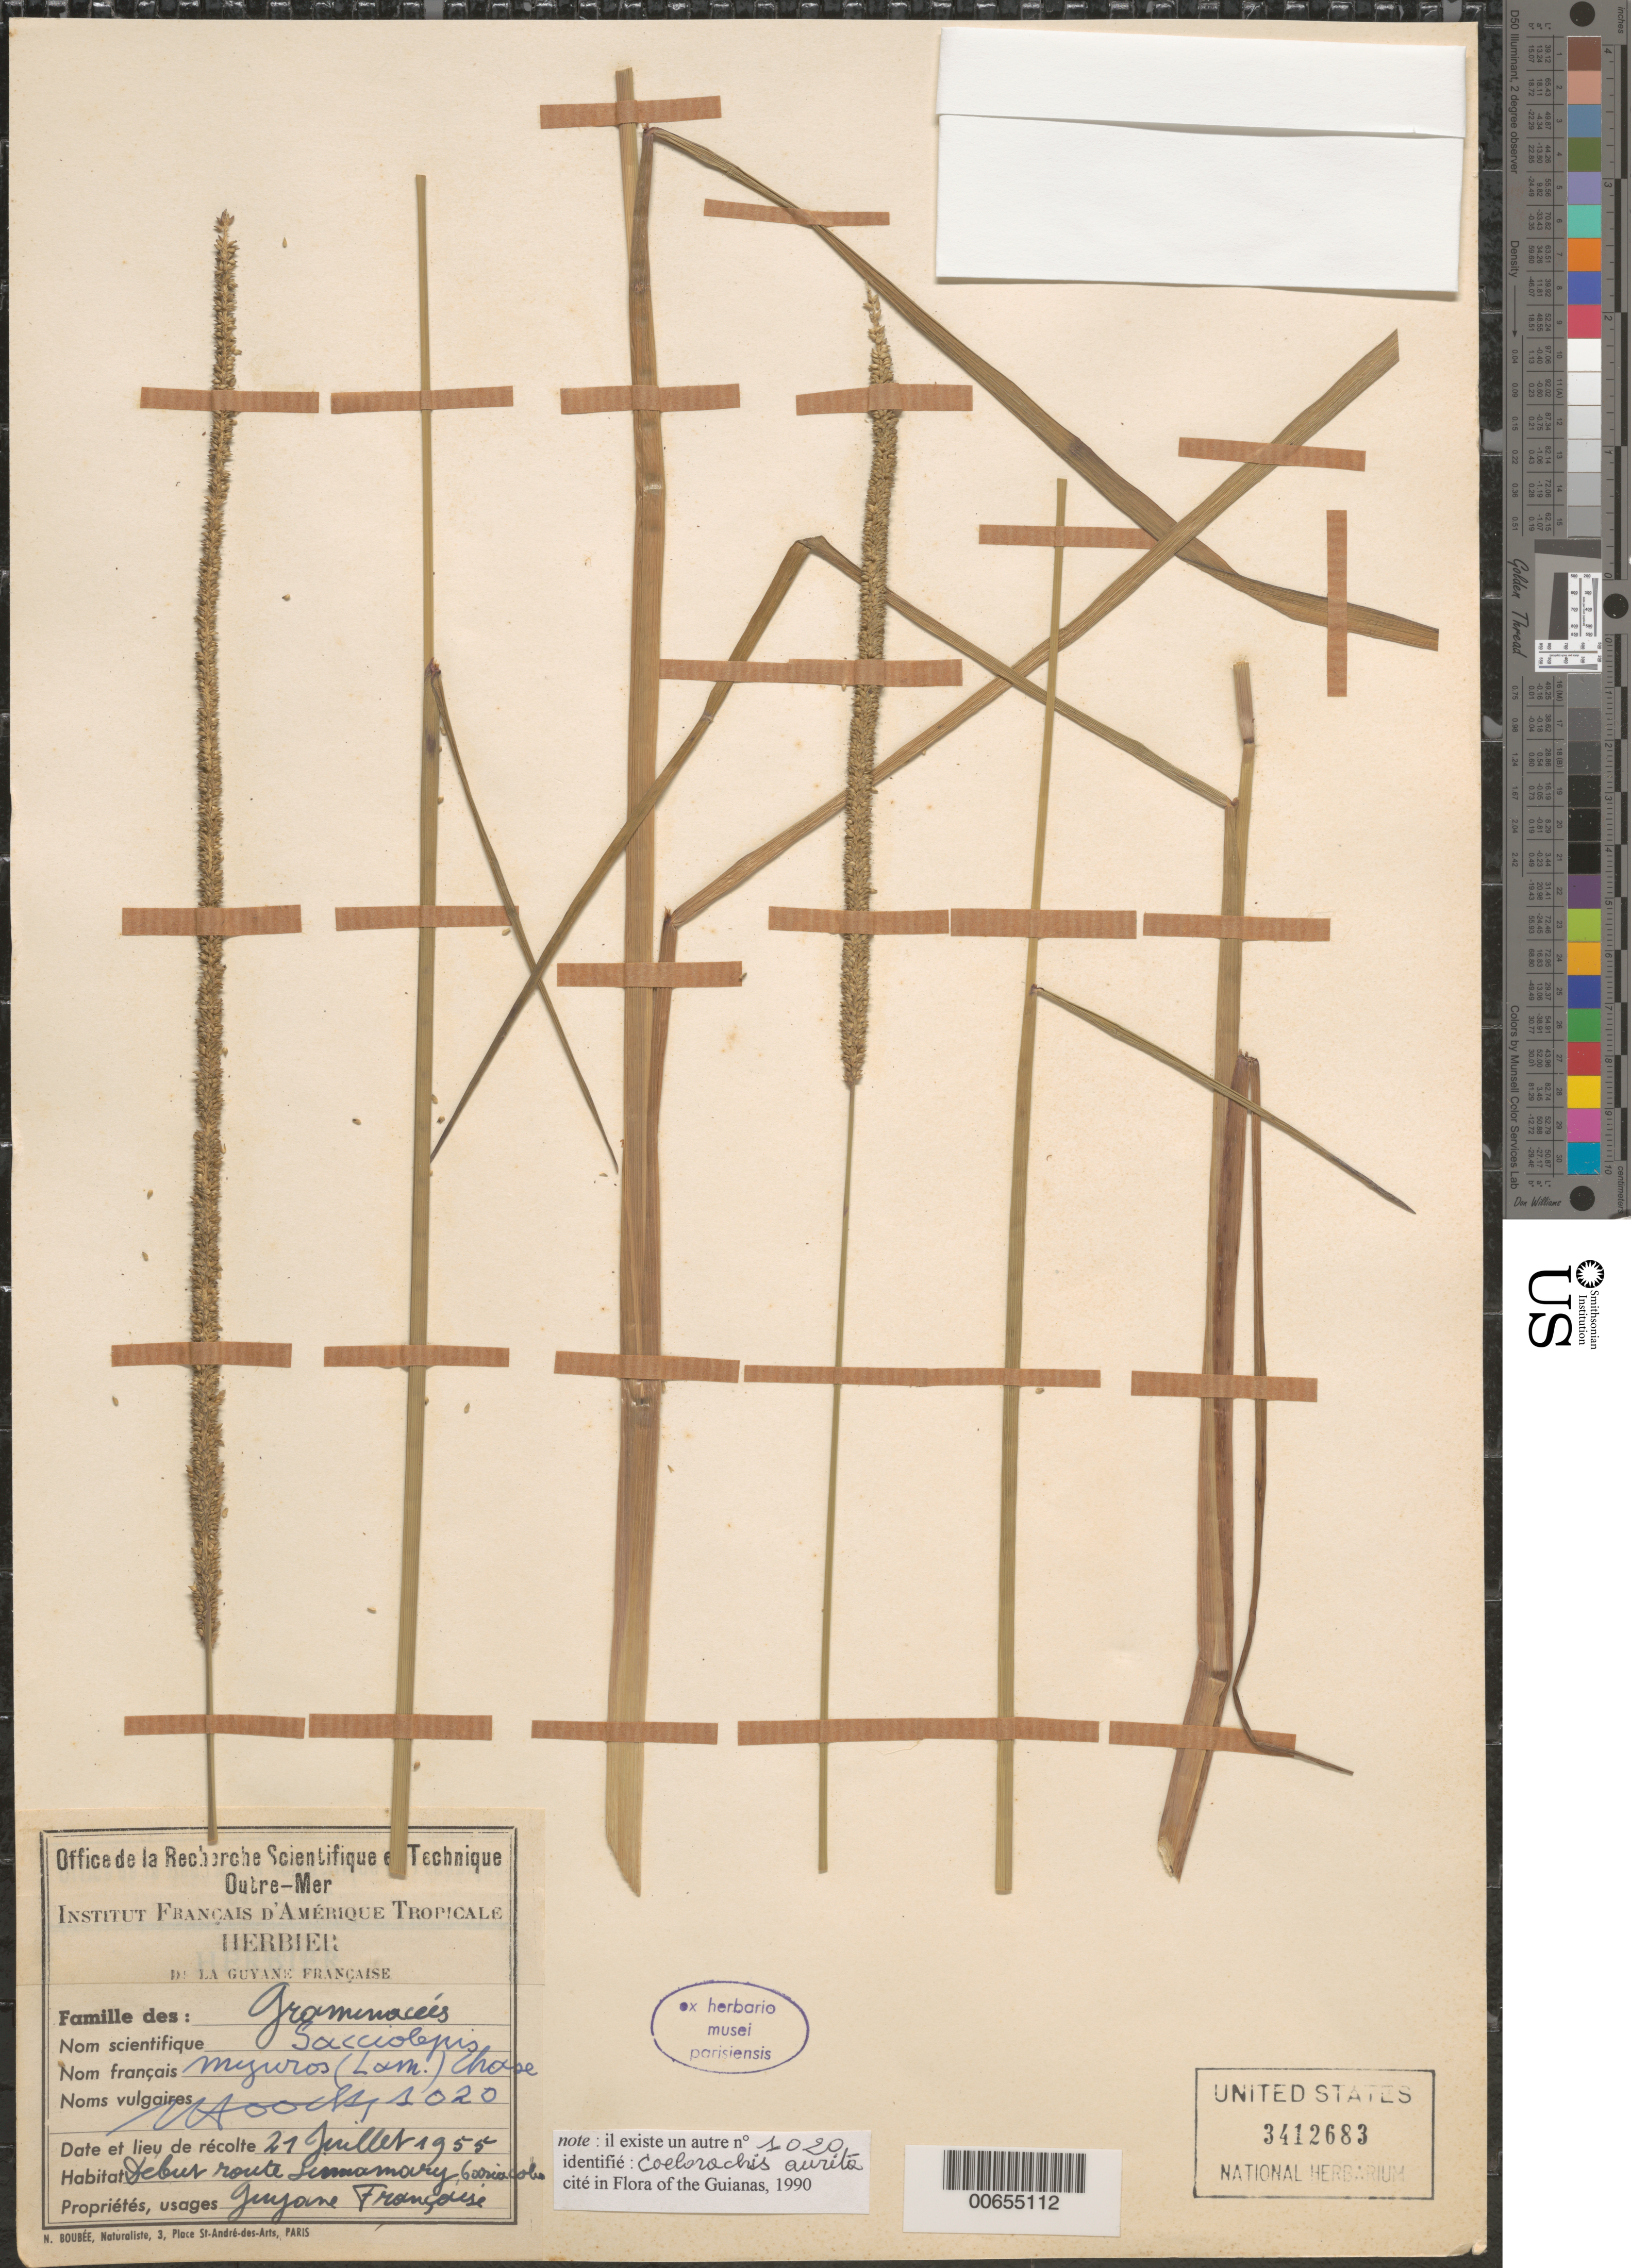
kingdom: Plantae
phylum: Tracheophyta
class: Liliopsida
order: Poales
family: Poaceae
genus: Sacciolepis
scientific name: Sacciolepis myuros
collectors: J. Hoock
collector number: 1020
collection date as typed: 27-Jul-55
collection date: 1955-07-27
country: French Guiana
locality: Route de Sinnamary-Pariacabo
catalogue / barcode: US 3412683